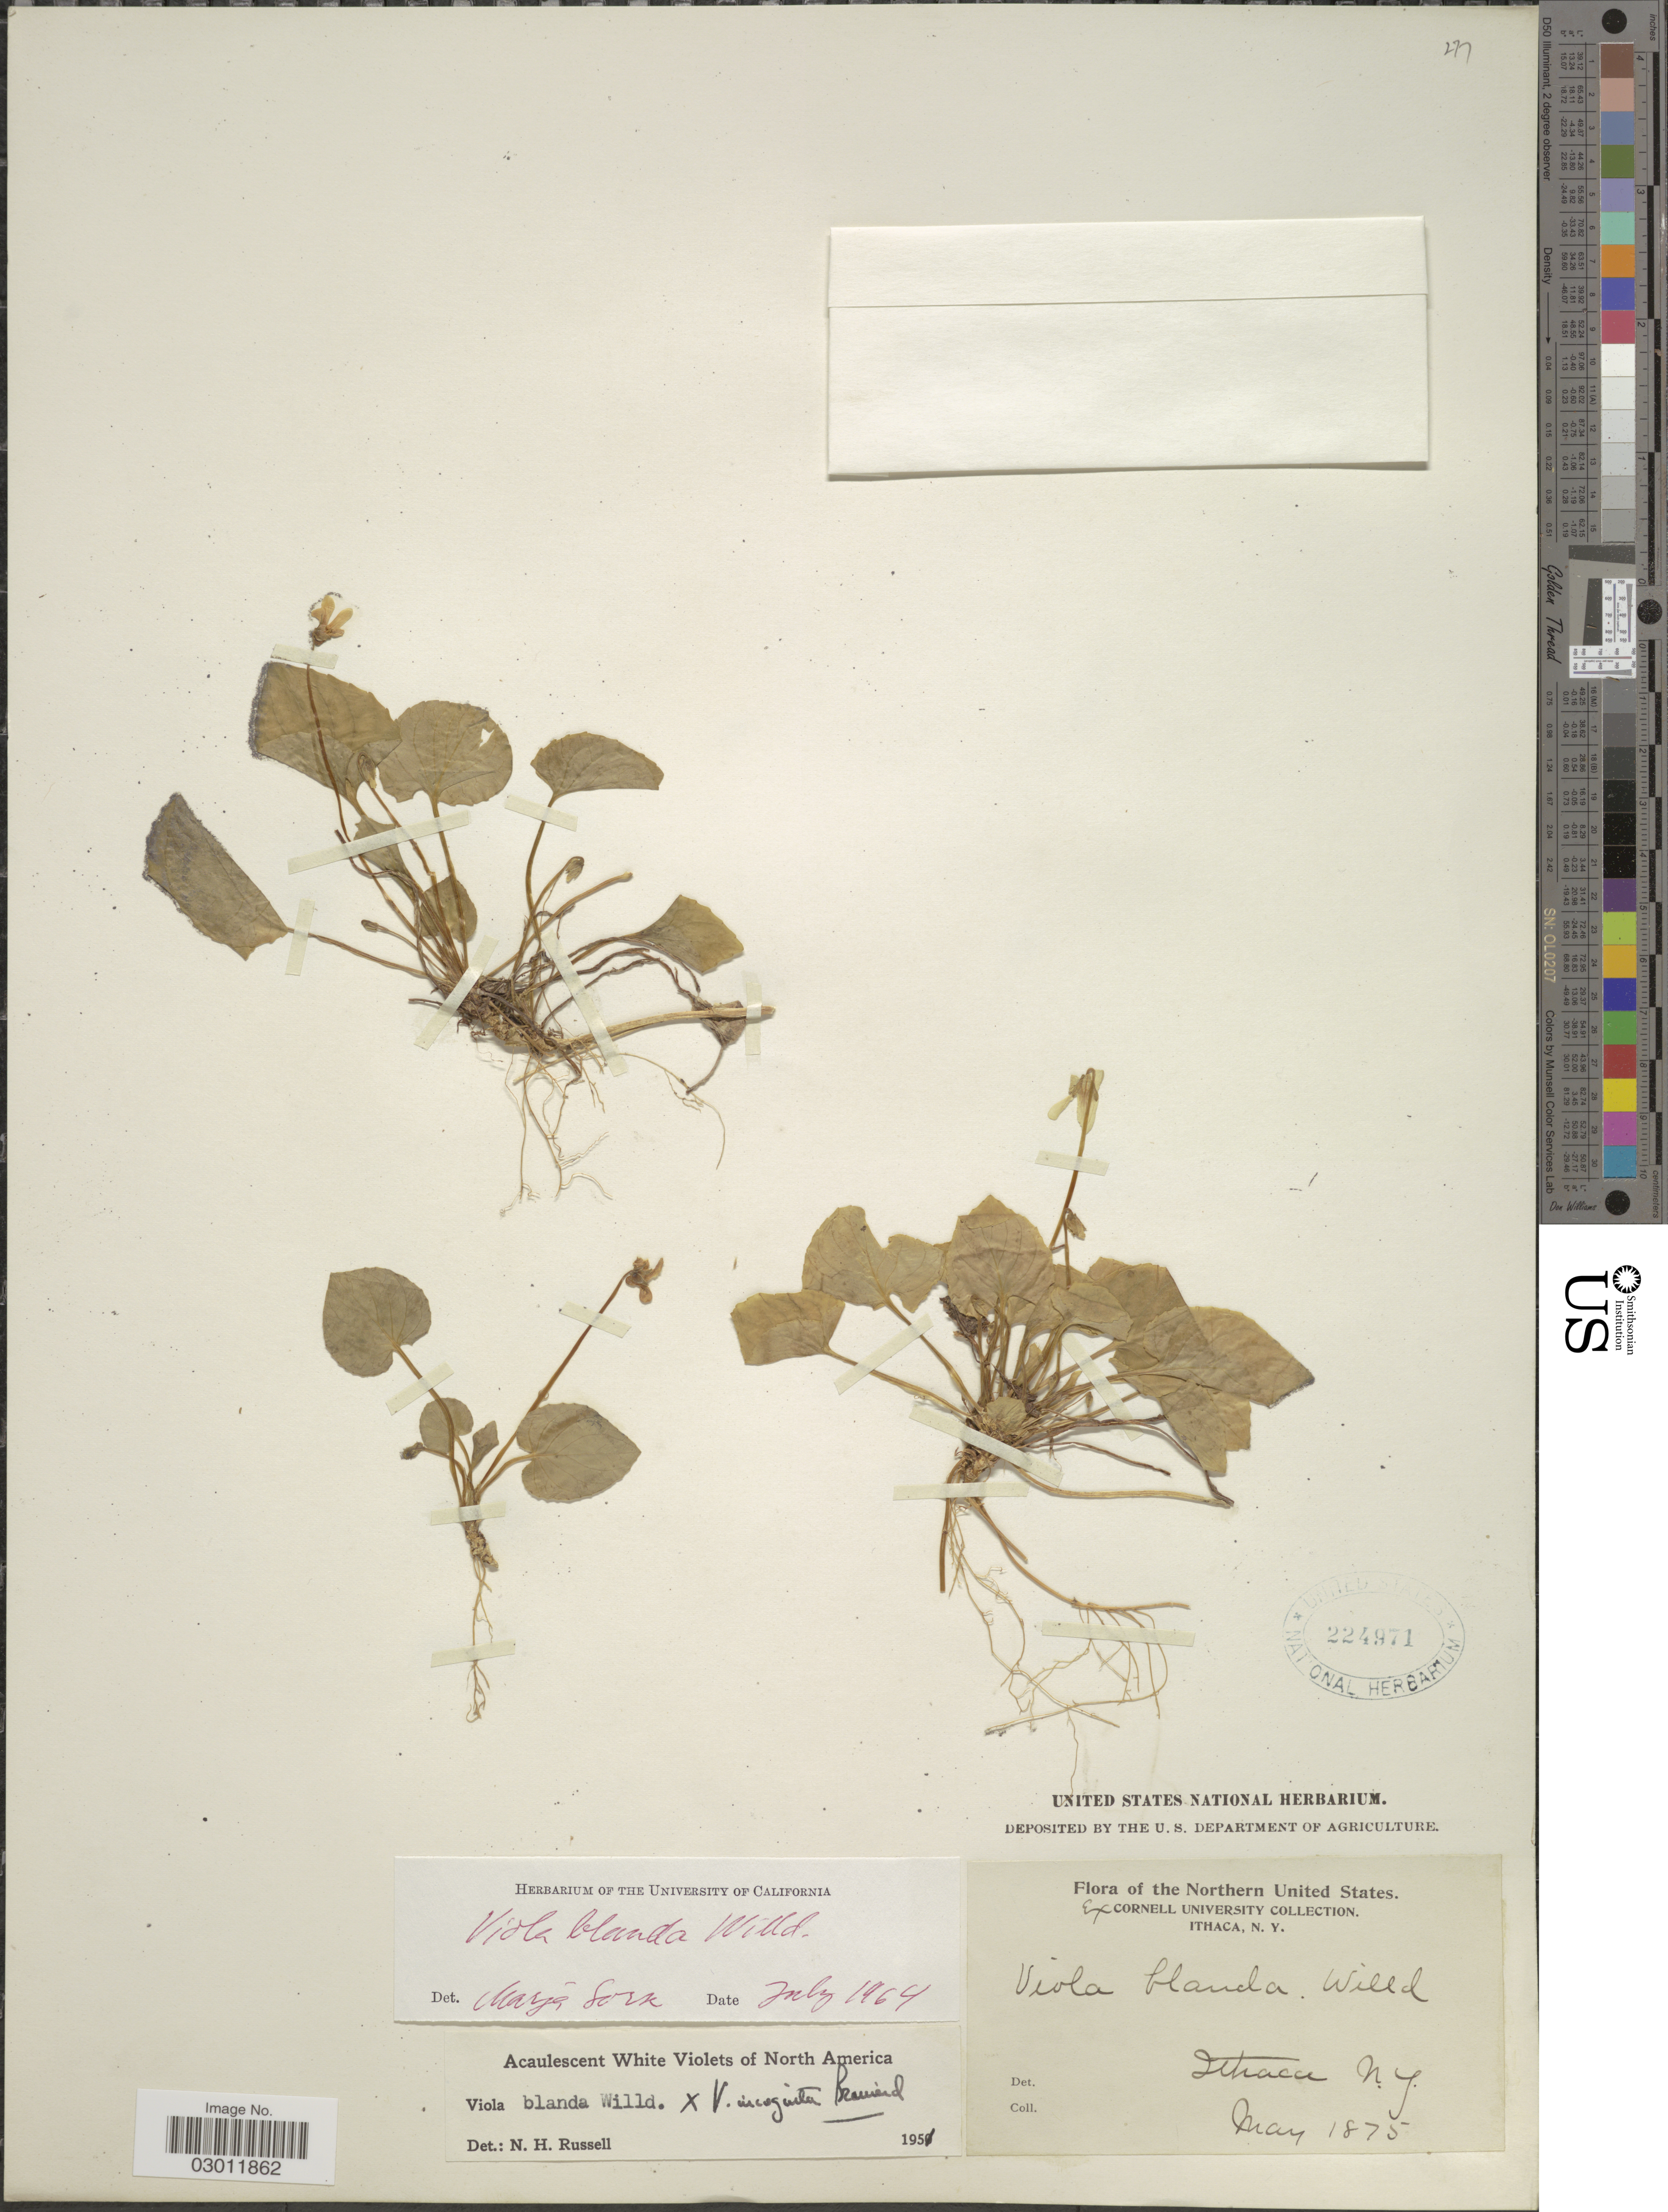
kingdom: Plantae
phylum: Tracheophyta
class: Magnoliopsida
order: Malpighiales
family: Violaceae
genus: Viola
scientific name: Viola blanda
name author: Willd.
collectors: Cornell University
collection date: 1875-05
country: United States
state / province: New York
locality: Northern United States. Ithaca N.Y.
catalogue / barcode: US 224971